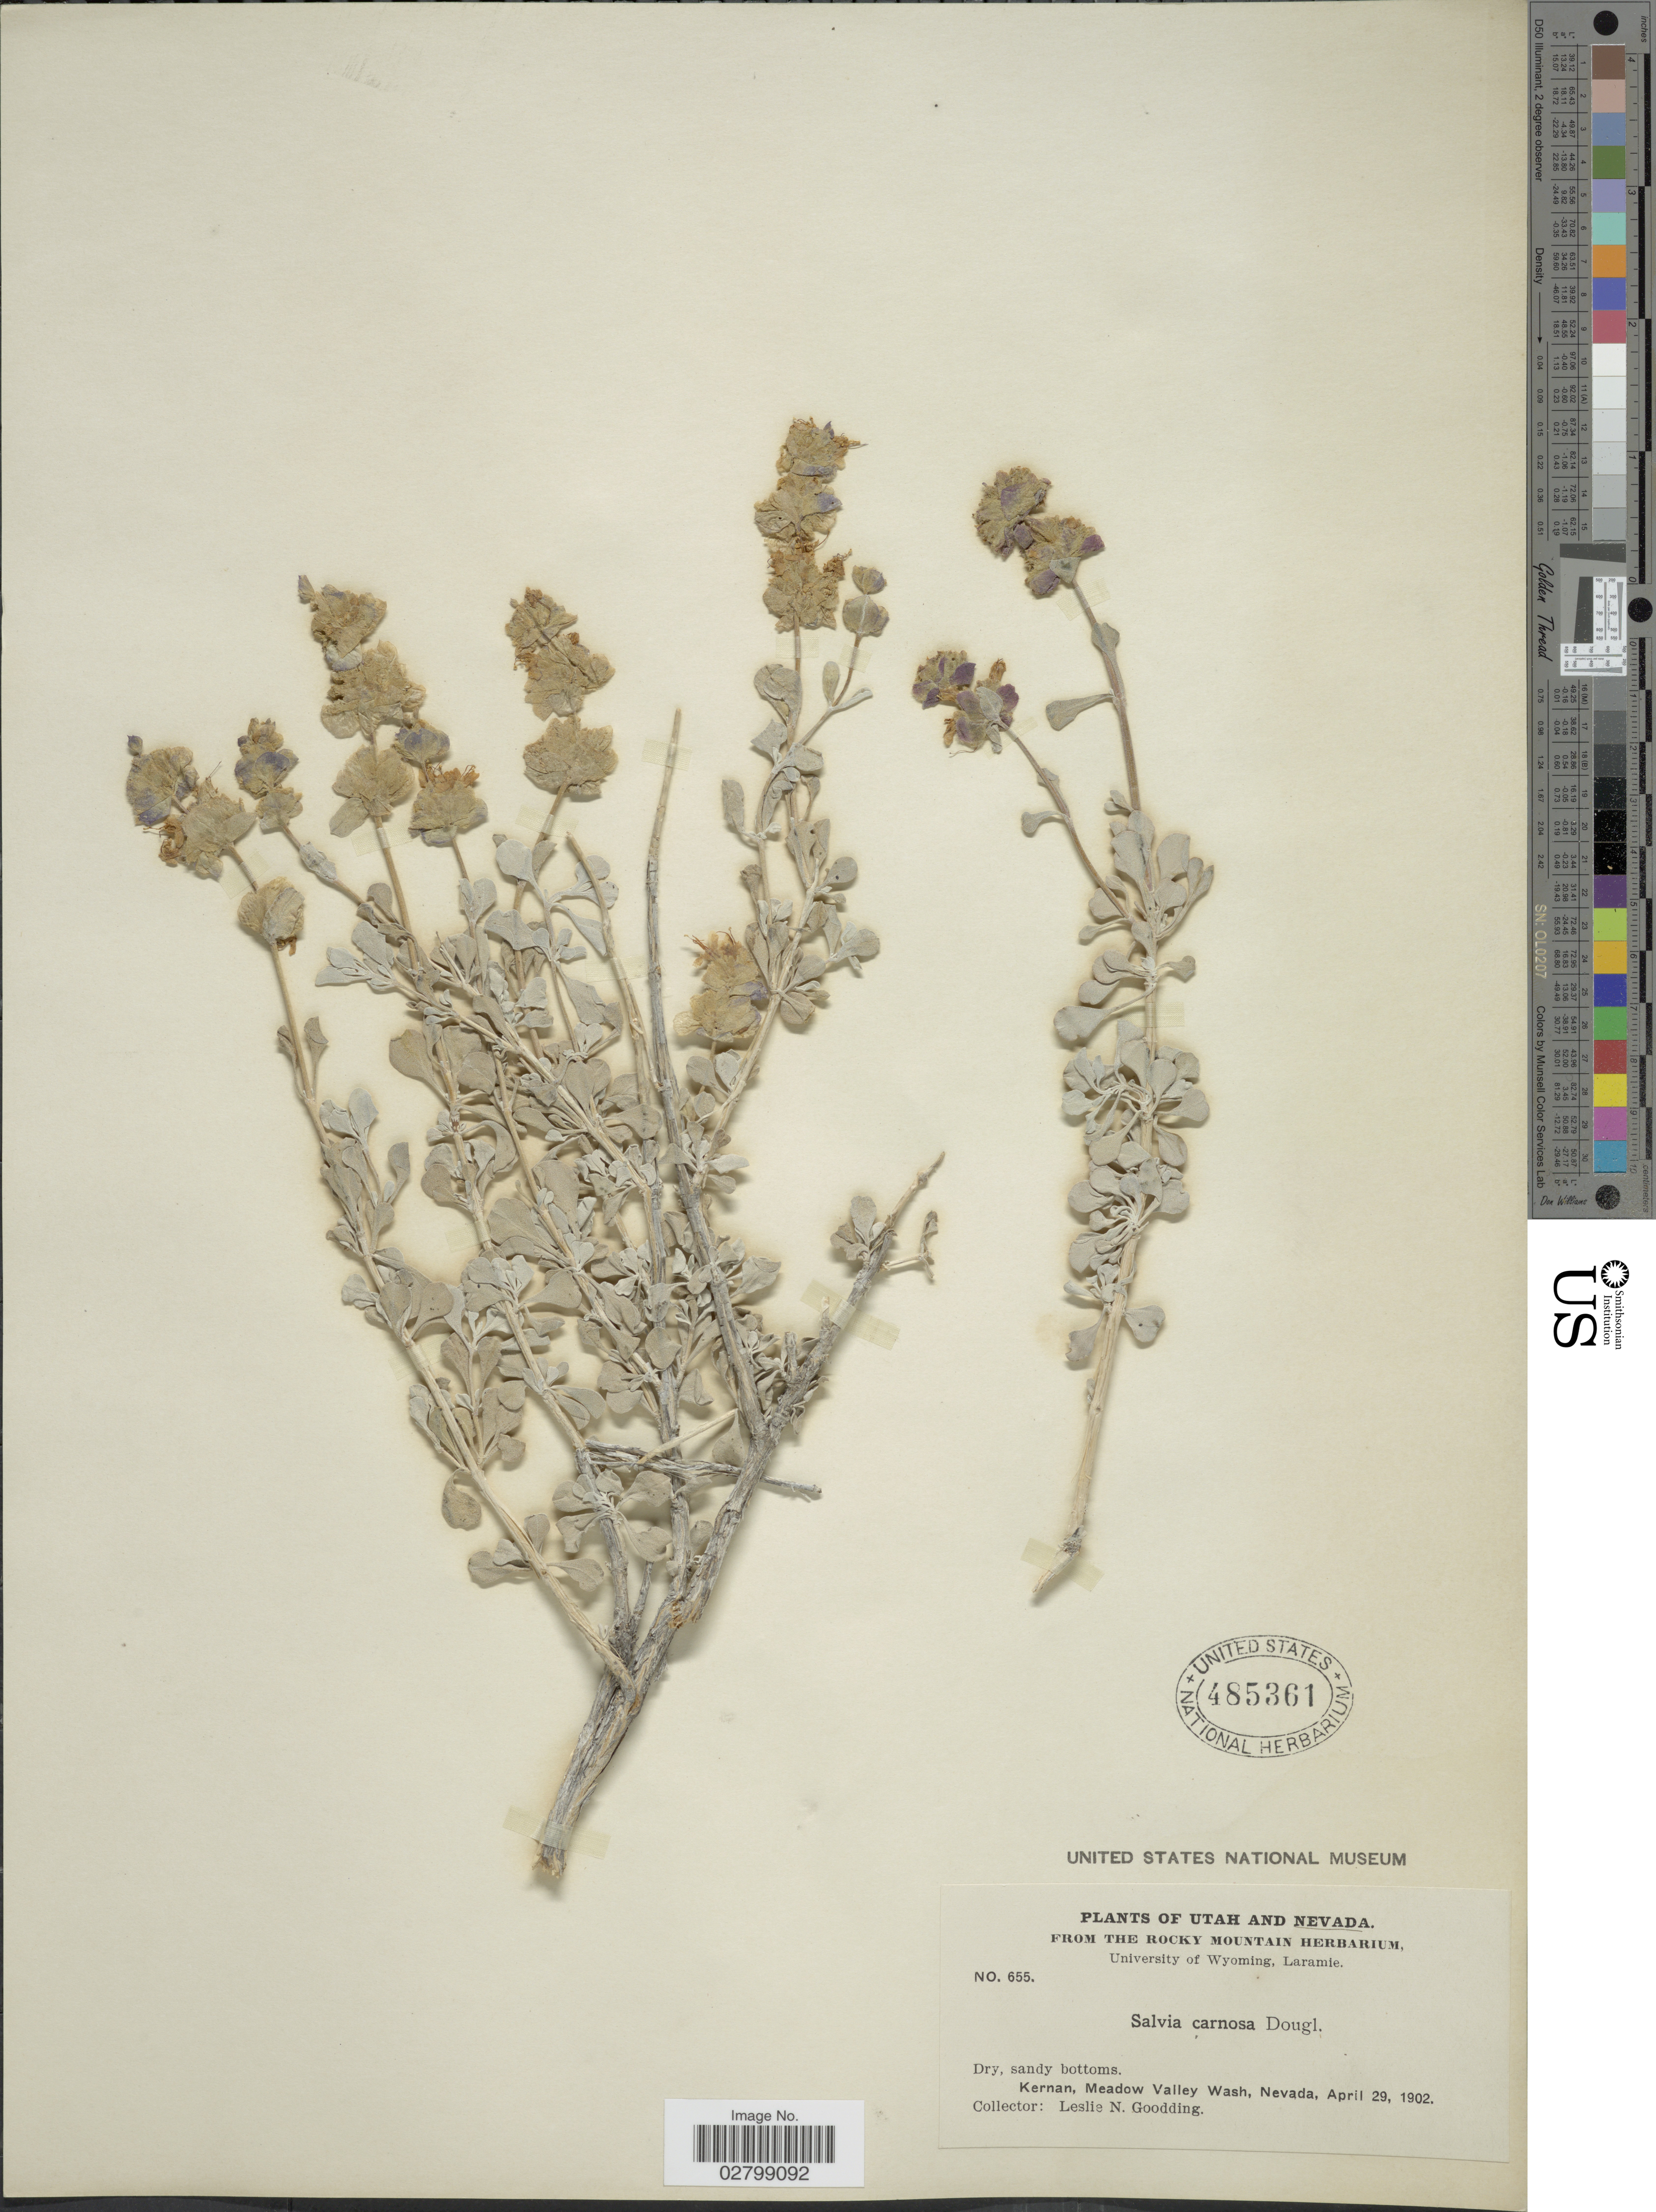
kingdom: Plantae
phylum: Tracheophyta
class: Magnoliopsida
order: Lamiales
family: Lamiaceae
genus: Salvia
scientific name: Salvia carnosa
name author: Douglas ex Greene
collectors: L. N. Goodding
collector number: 655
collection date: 1902-04-29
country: United States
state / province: Nevada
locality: Kernan, Meadow Valley Wash.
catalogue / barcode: US 485361